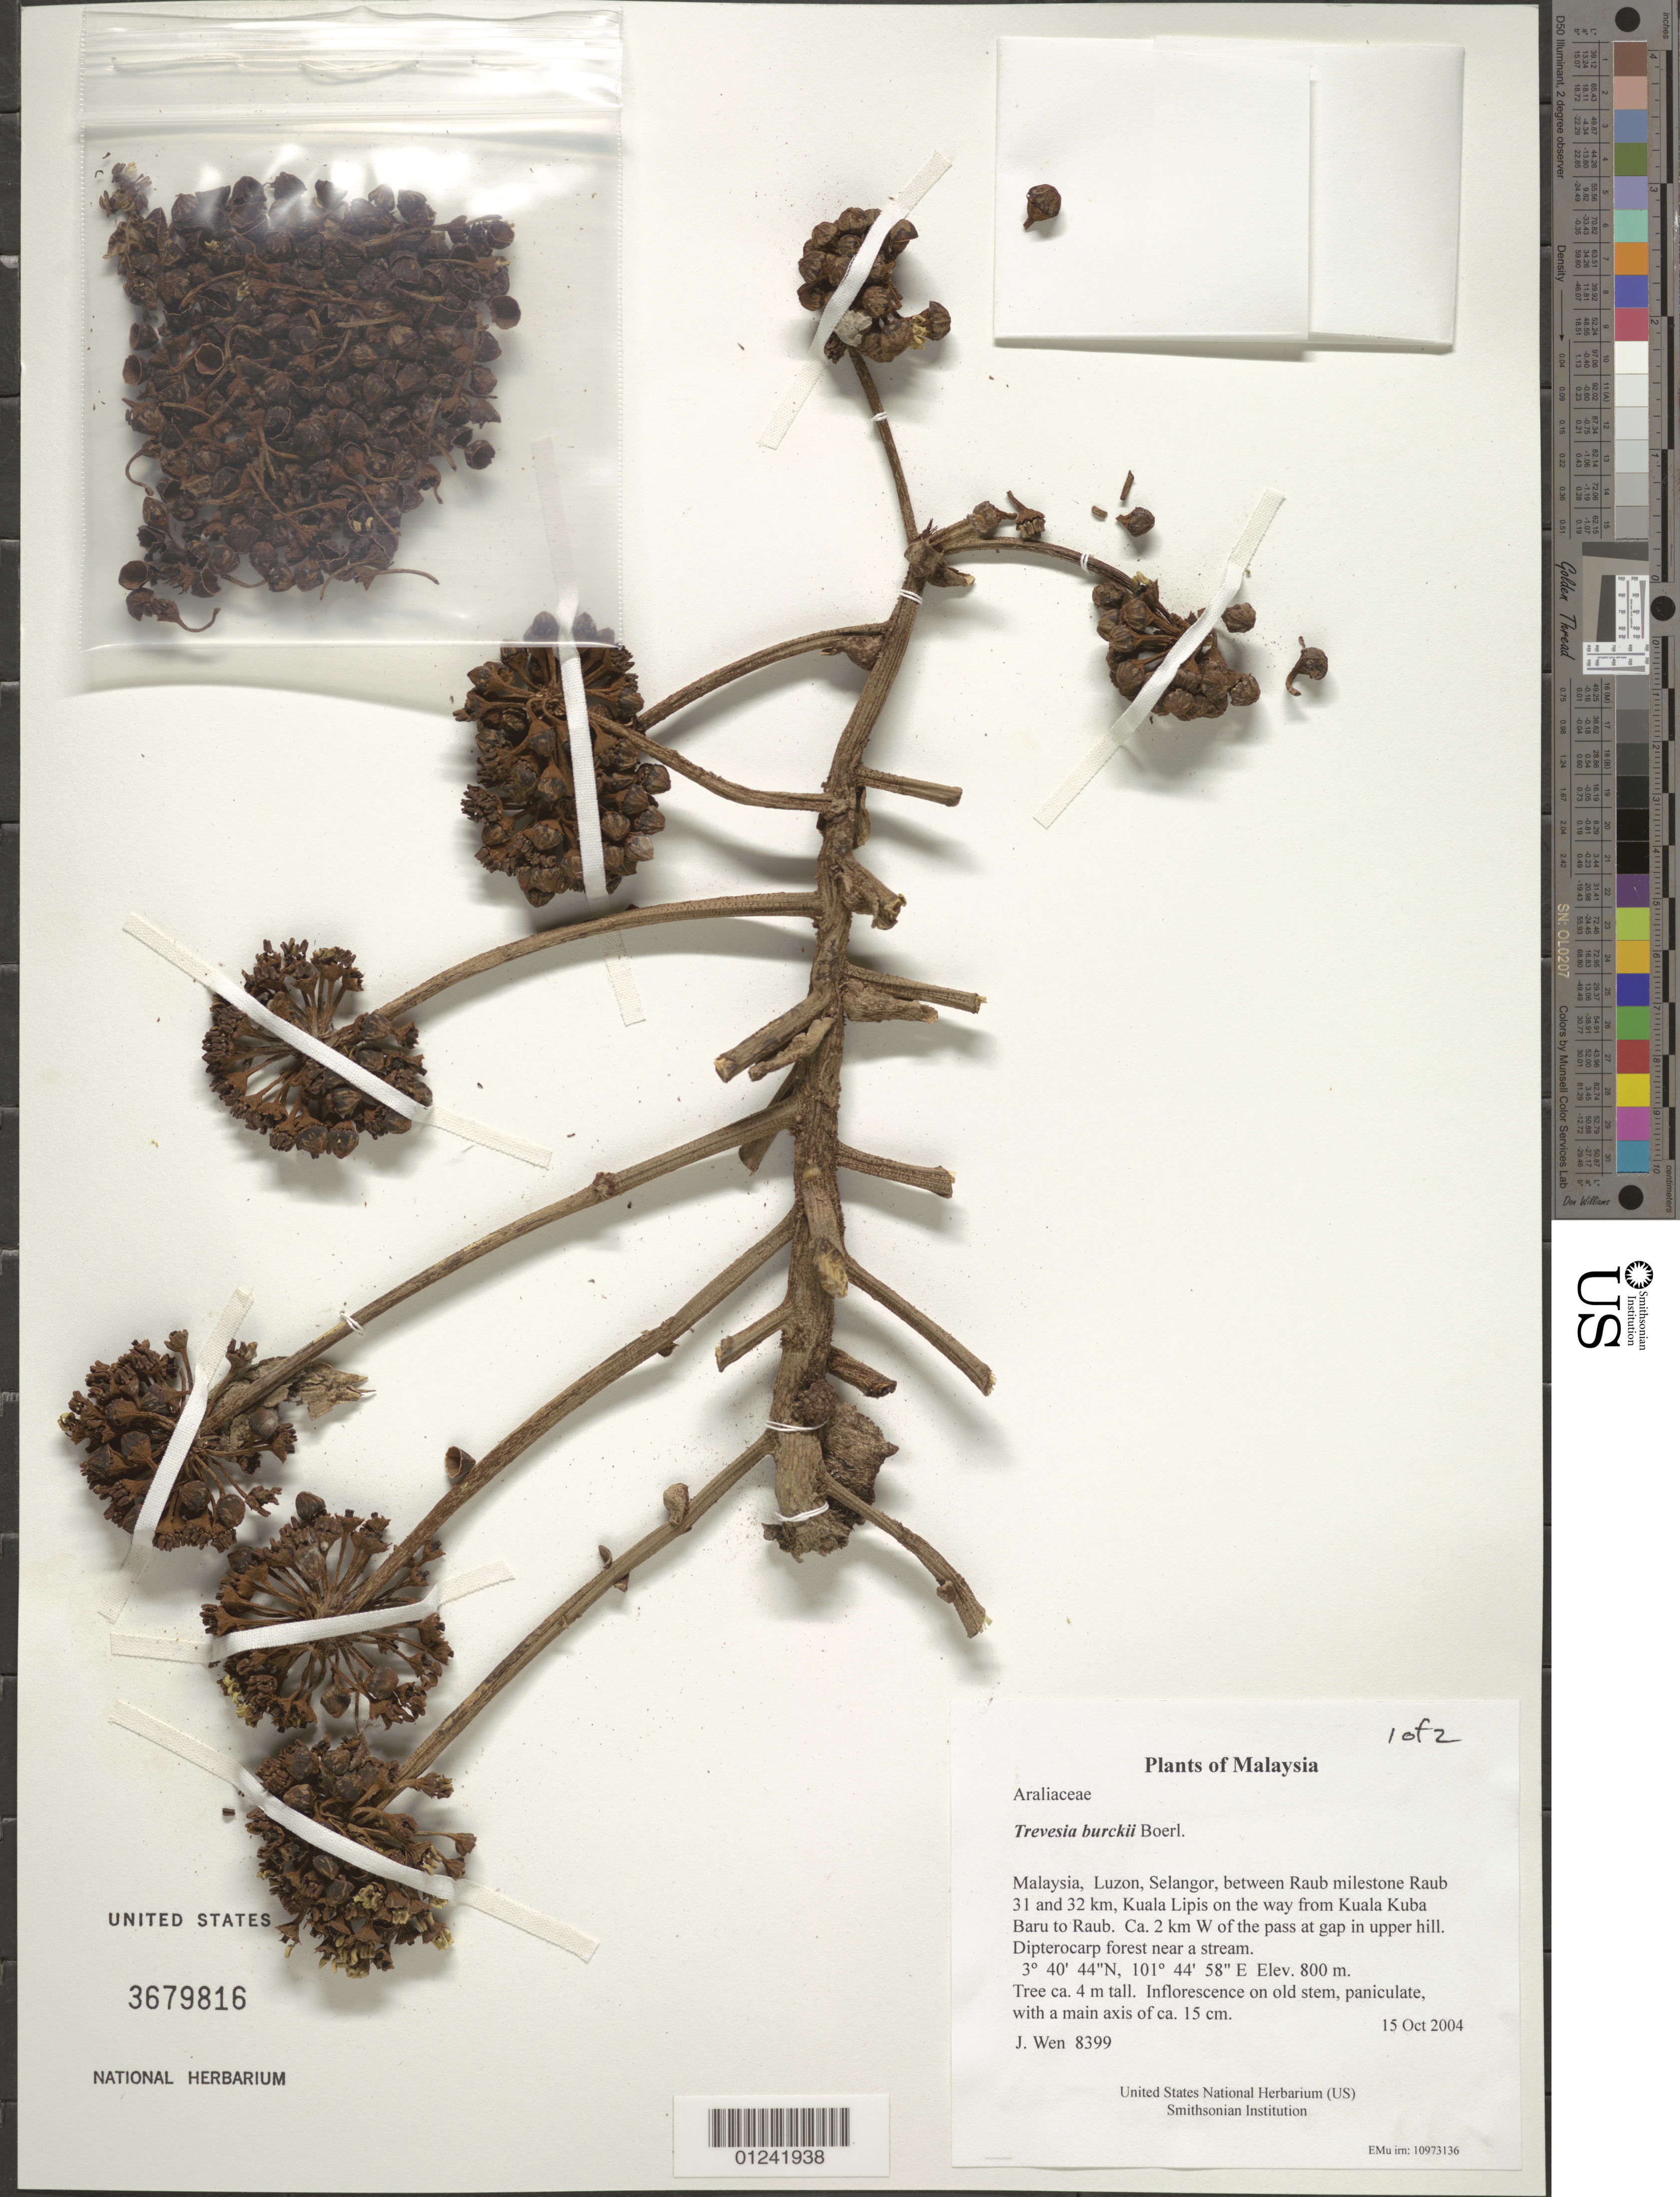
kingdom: Plantae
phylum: Tracheophyta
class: Magnoliopsida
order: Apiales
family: Araliaceae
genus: Trevesia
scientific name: Trevesia burckii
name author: Boerl.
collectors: J. Wen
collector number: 8399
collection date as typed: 15 Oct 2004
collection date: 2004-10-15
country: Malaysia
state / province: Selangor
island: Luzon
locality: between Raub milestone Raub 31 and 32 km, Kuala Lipis on the way from Kuala Kuba Baru to Raub. Ca. 2 km W of the pass at gap in upper hill. Dipterocarp forest near a stream.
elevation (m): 800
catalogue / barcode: US 3679816